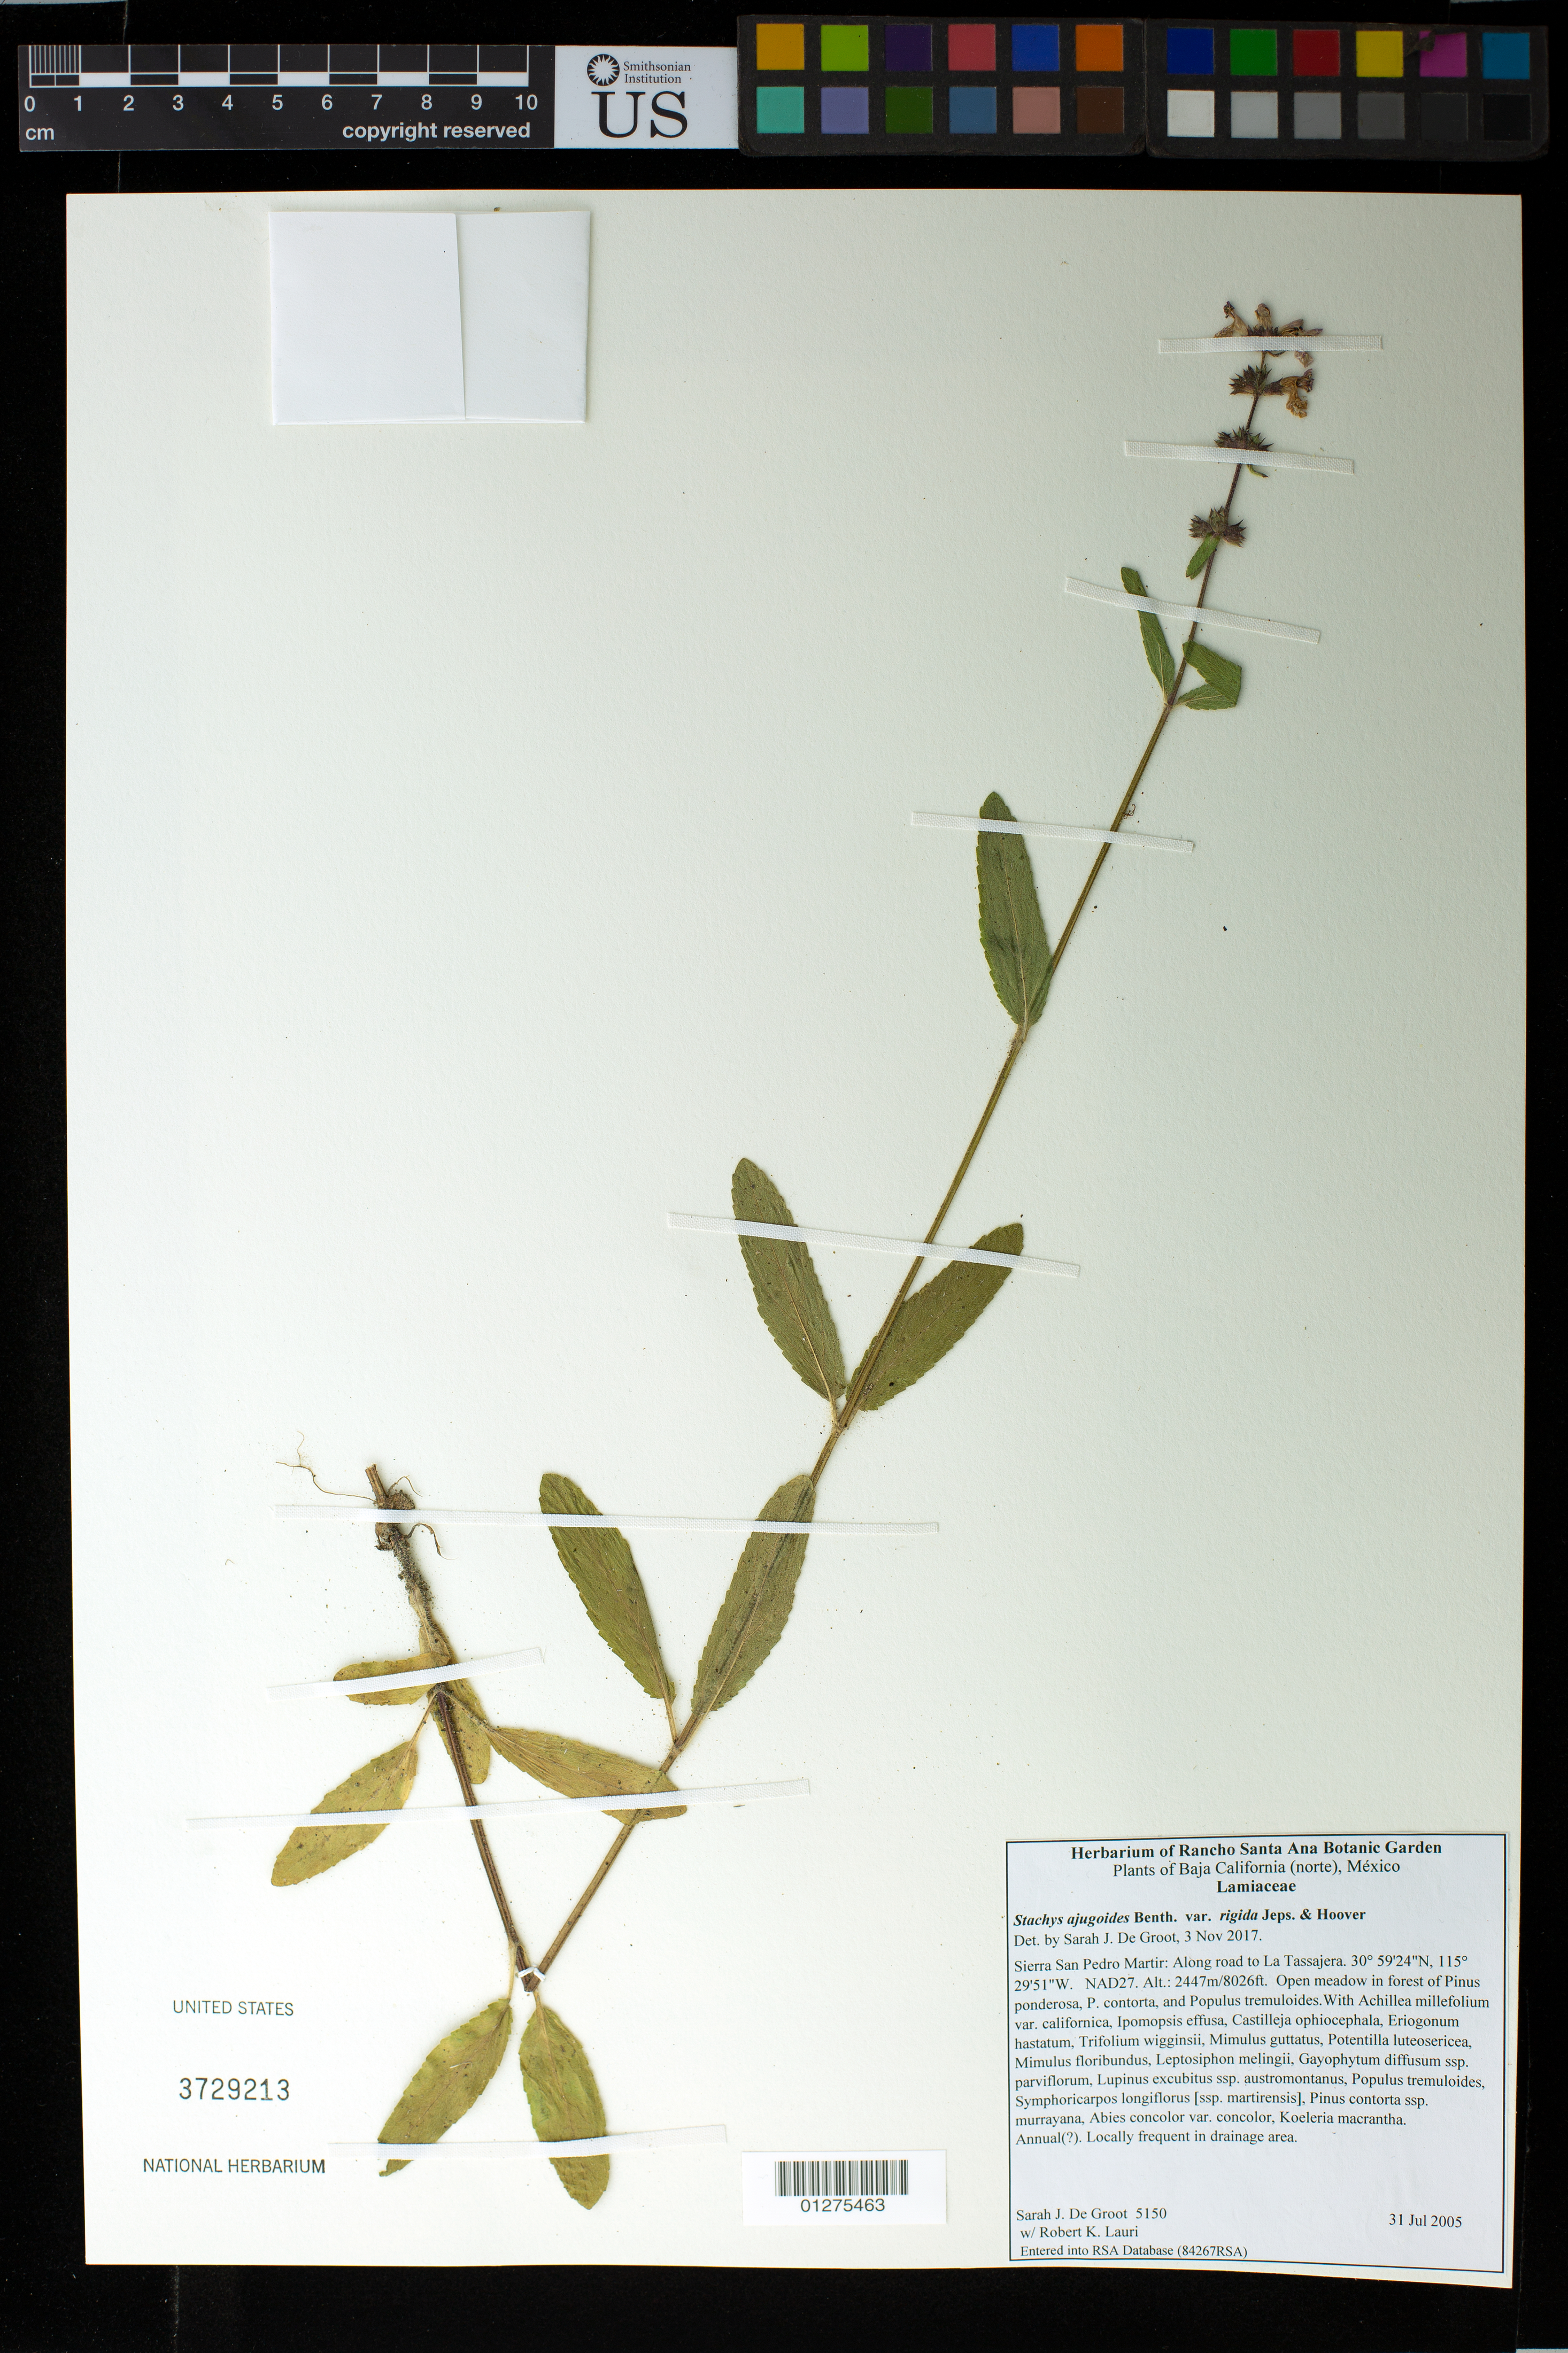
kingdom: Plantae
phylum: Tracheophyta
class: Magnoliopsida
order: Lamiales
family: Lamiaceae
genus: Stachys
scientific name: Stachys ajugoides var. rigida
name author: Jeps. & Hoover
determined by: De Groot, Sarah J.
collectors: S. De Groot & R. Lauri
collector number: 5150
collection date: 2005-07-31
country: Mexico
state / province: Baja California Norte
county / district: Ensenada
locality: Sierra San Pedro Martir, along road to La Tassajera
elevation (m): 2447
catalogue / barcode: US 3729213